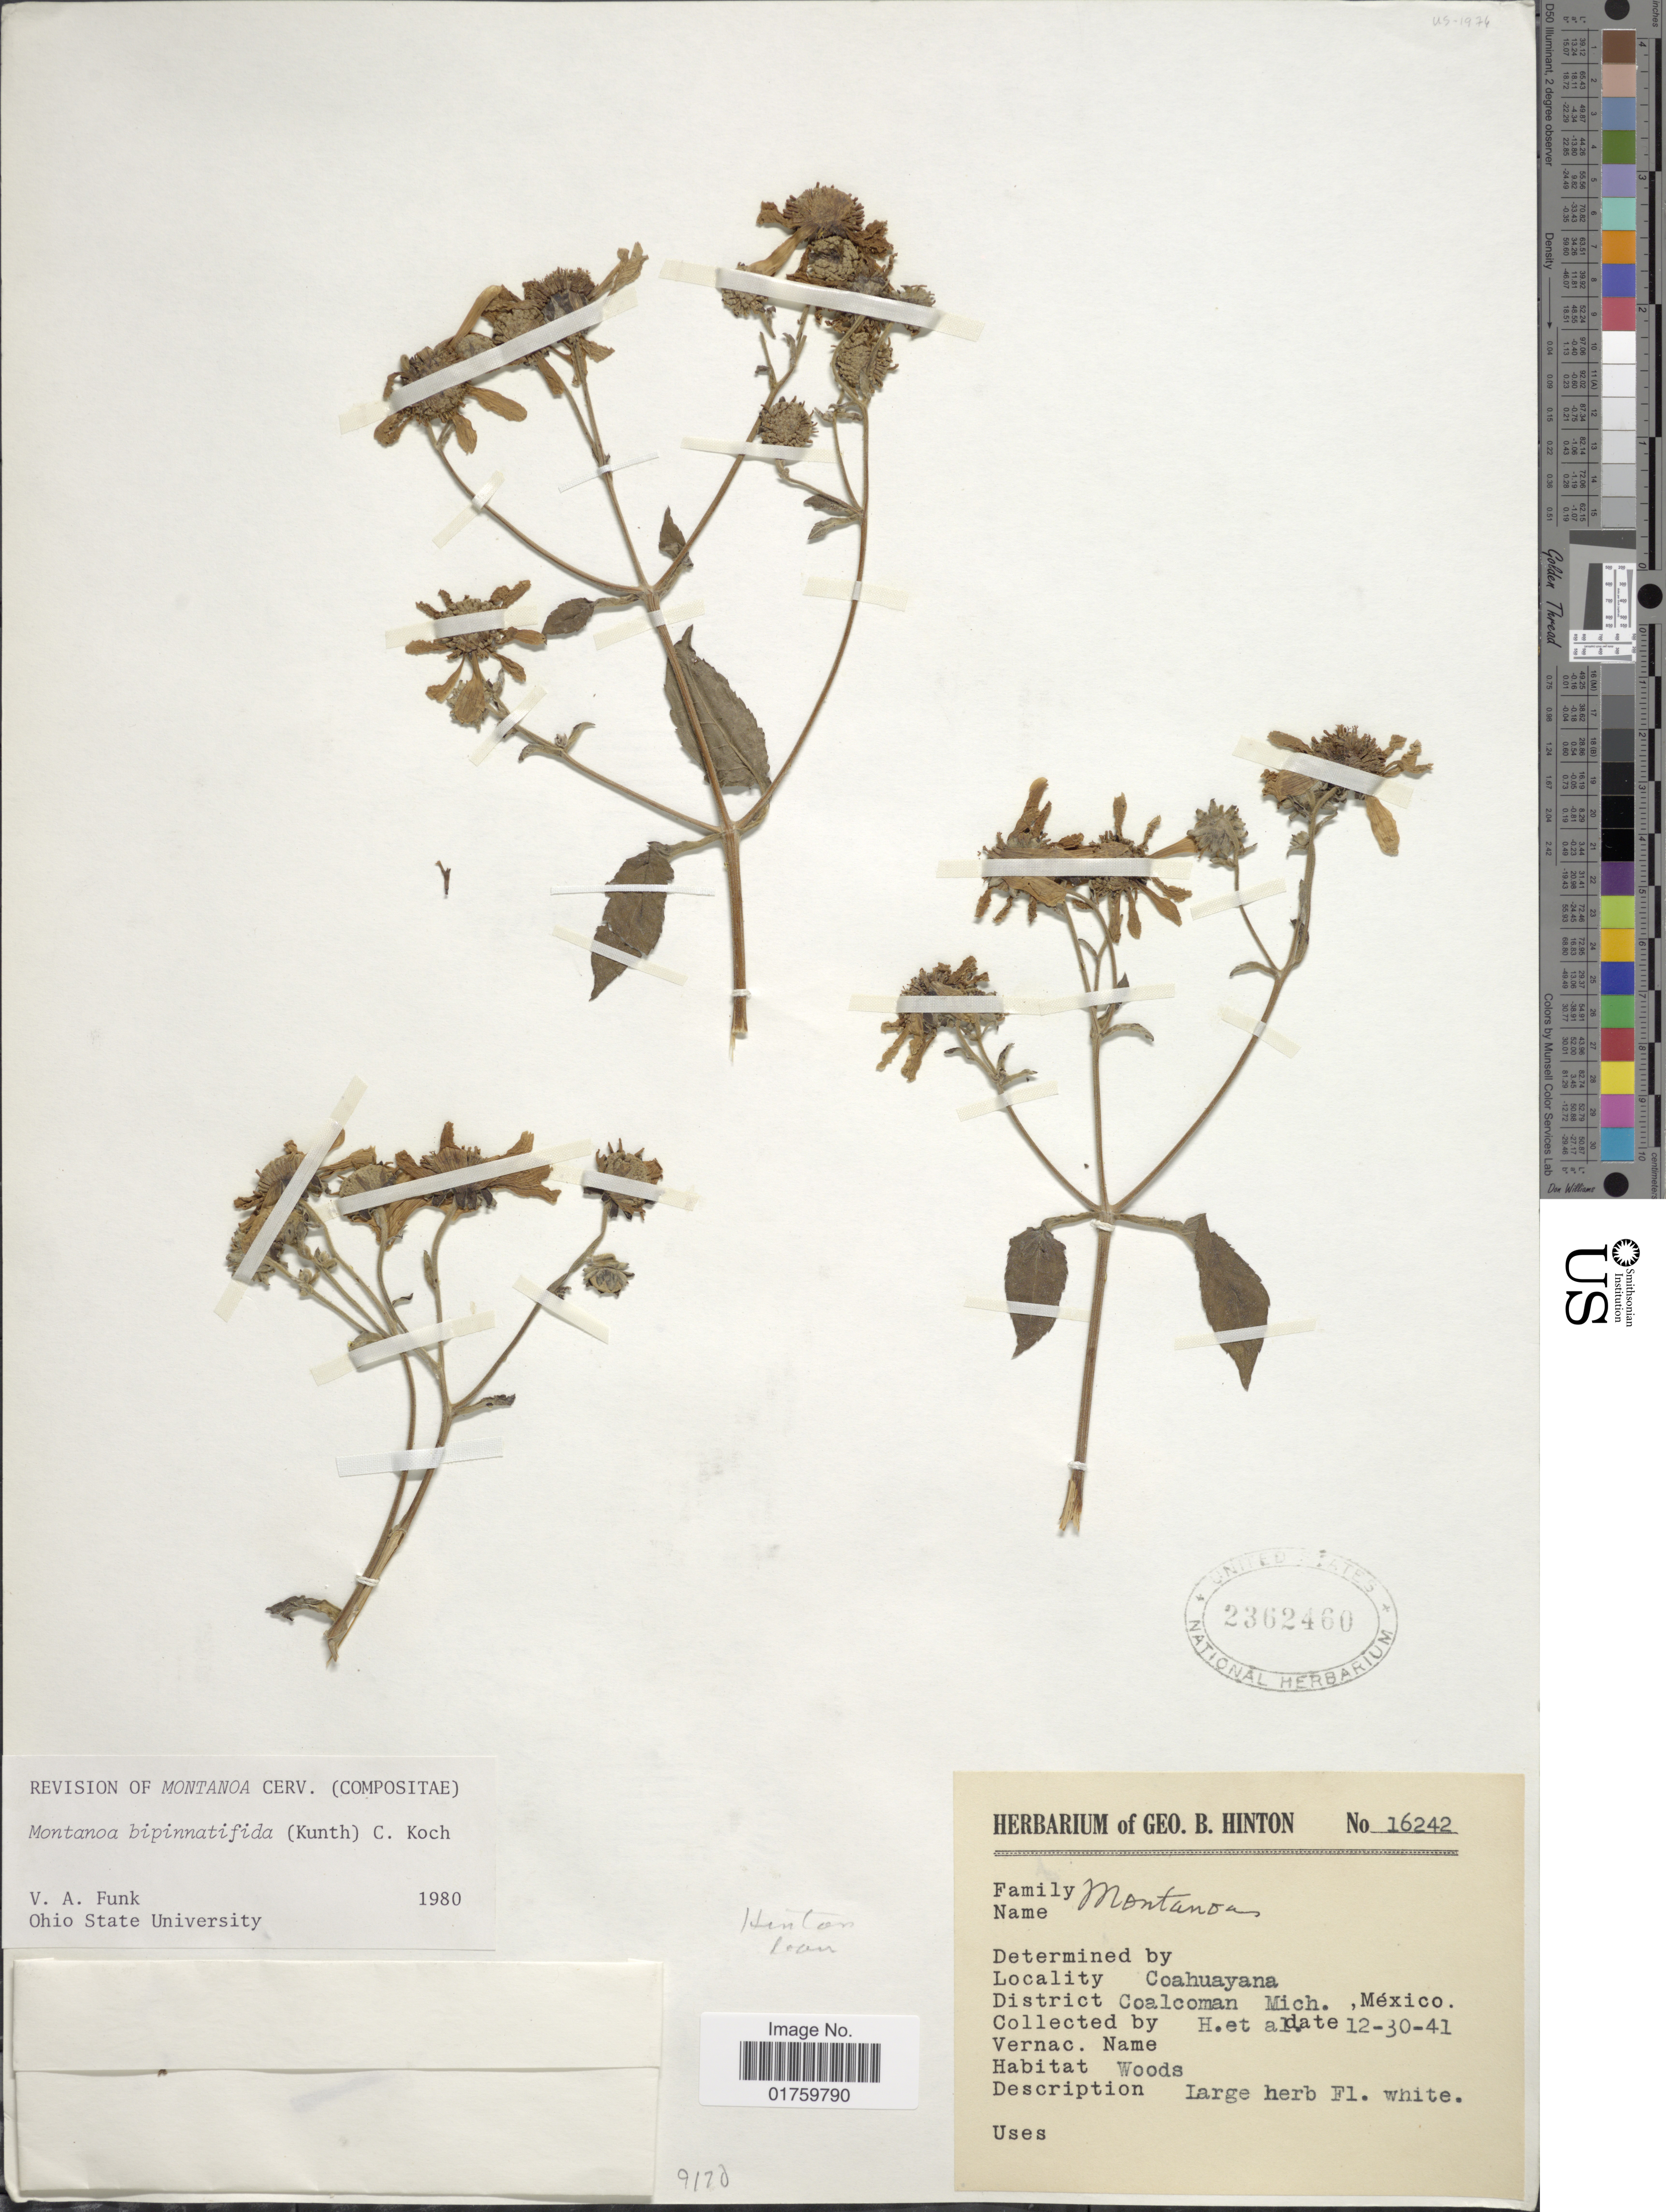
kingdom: Plantae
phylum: Tracheophyta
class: Magnoliopsida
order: Asterales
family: Asteraceae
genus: Montanoa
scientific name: Montanoa bipinnatifida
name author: (Kunth) C. Koch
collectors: G. B. Hinton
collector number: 16242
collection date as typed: Transcribed d/m/y: 30/12/41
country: Mexico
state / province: Michoacán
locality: Coahuayana, District Coalcoman.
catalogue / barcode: US 2362460